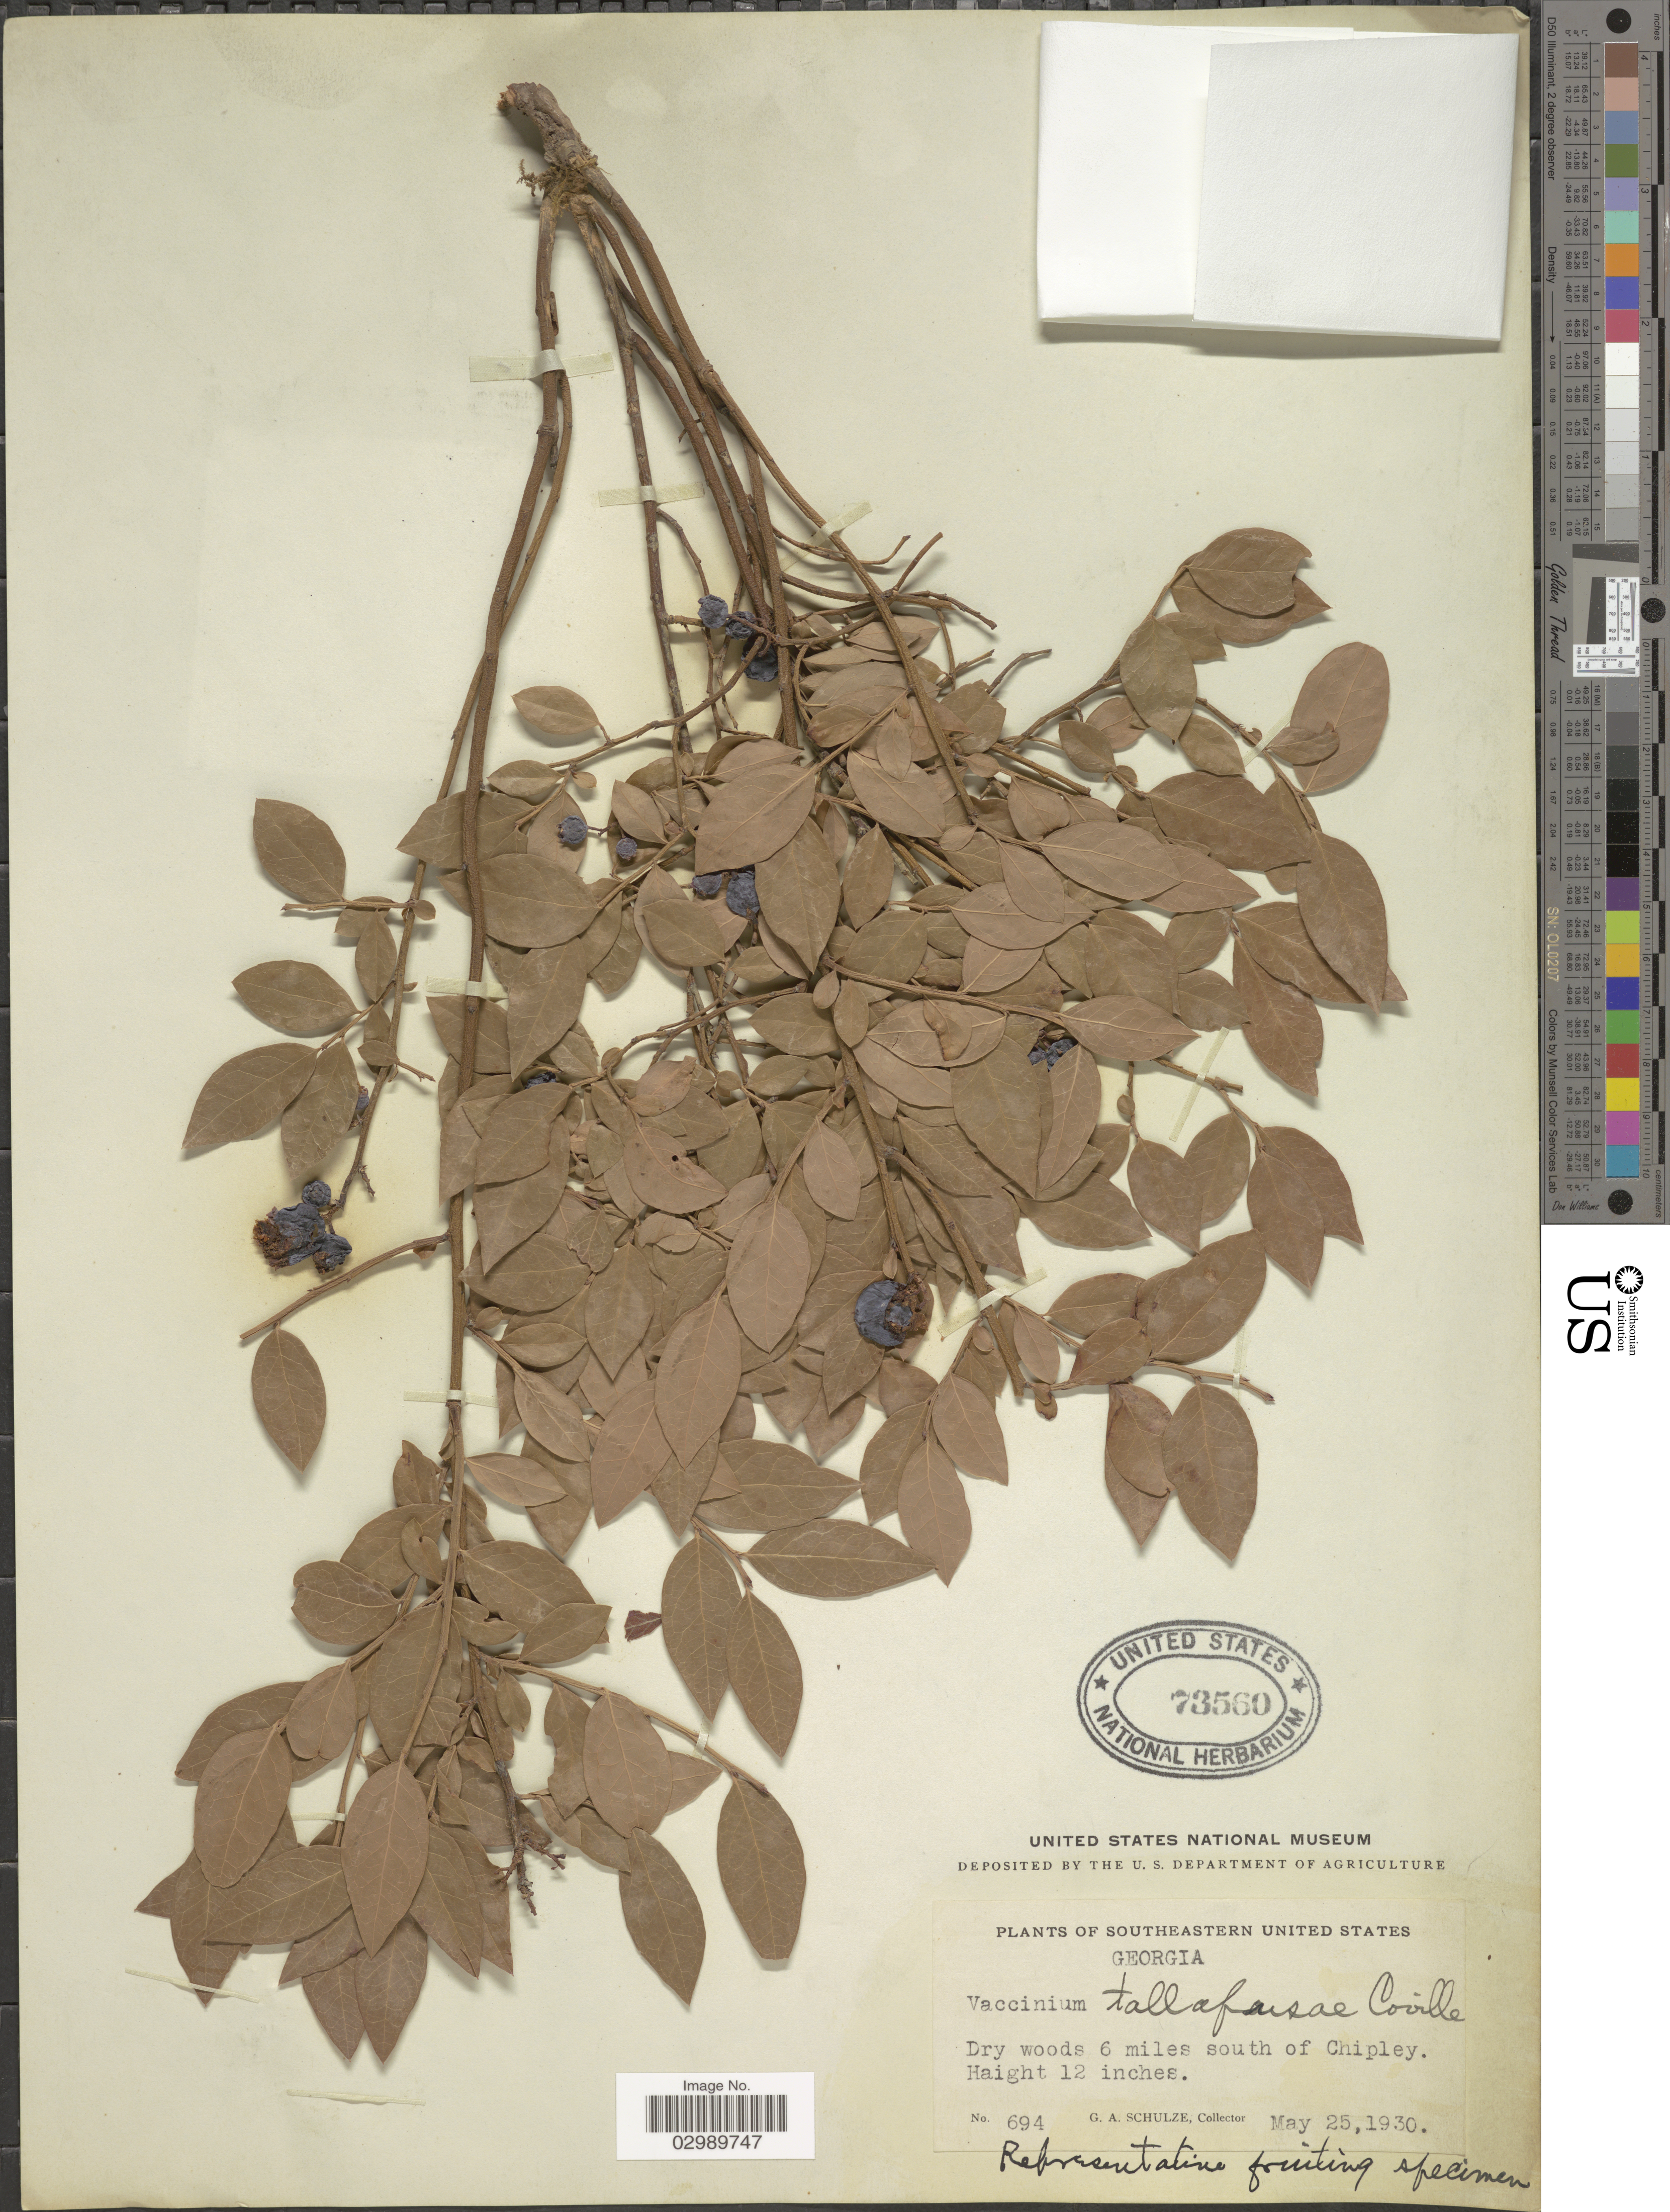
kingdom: Plantae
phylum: Tracheophyta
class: Magnoliopsida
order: Ericales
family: Ericaceae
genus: Vaccinium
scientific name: Vaccinium tallapusae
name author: (Coville ex Small) Uphof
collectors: G. A. Schulze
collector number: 694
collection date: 1930-05-25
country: United States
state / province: Georgia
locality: Southeastern United States. 6 miles south of Chipley.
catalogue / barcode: US 73560